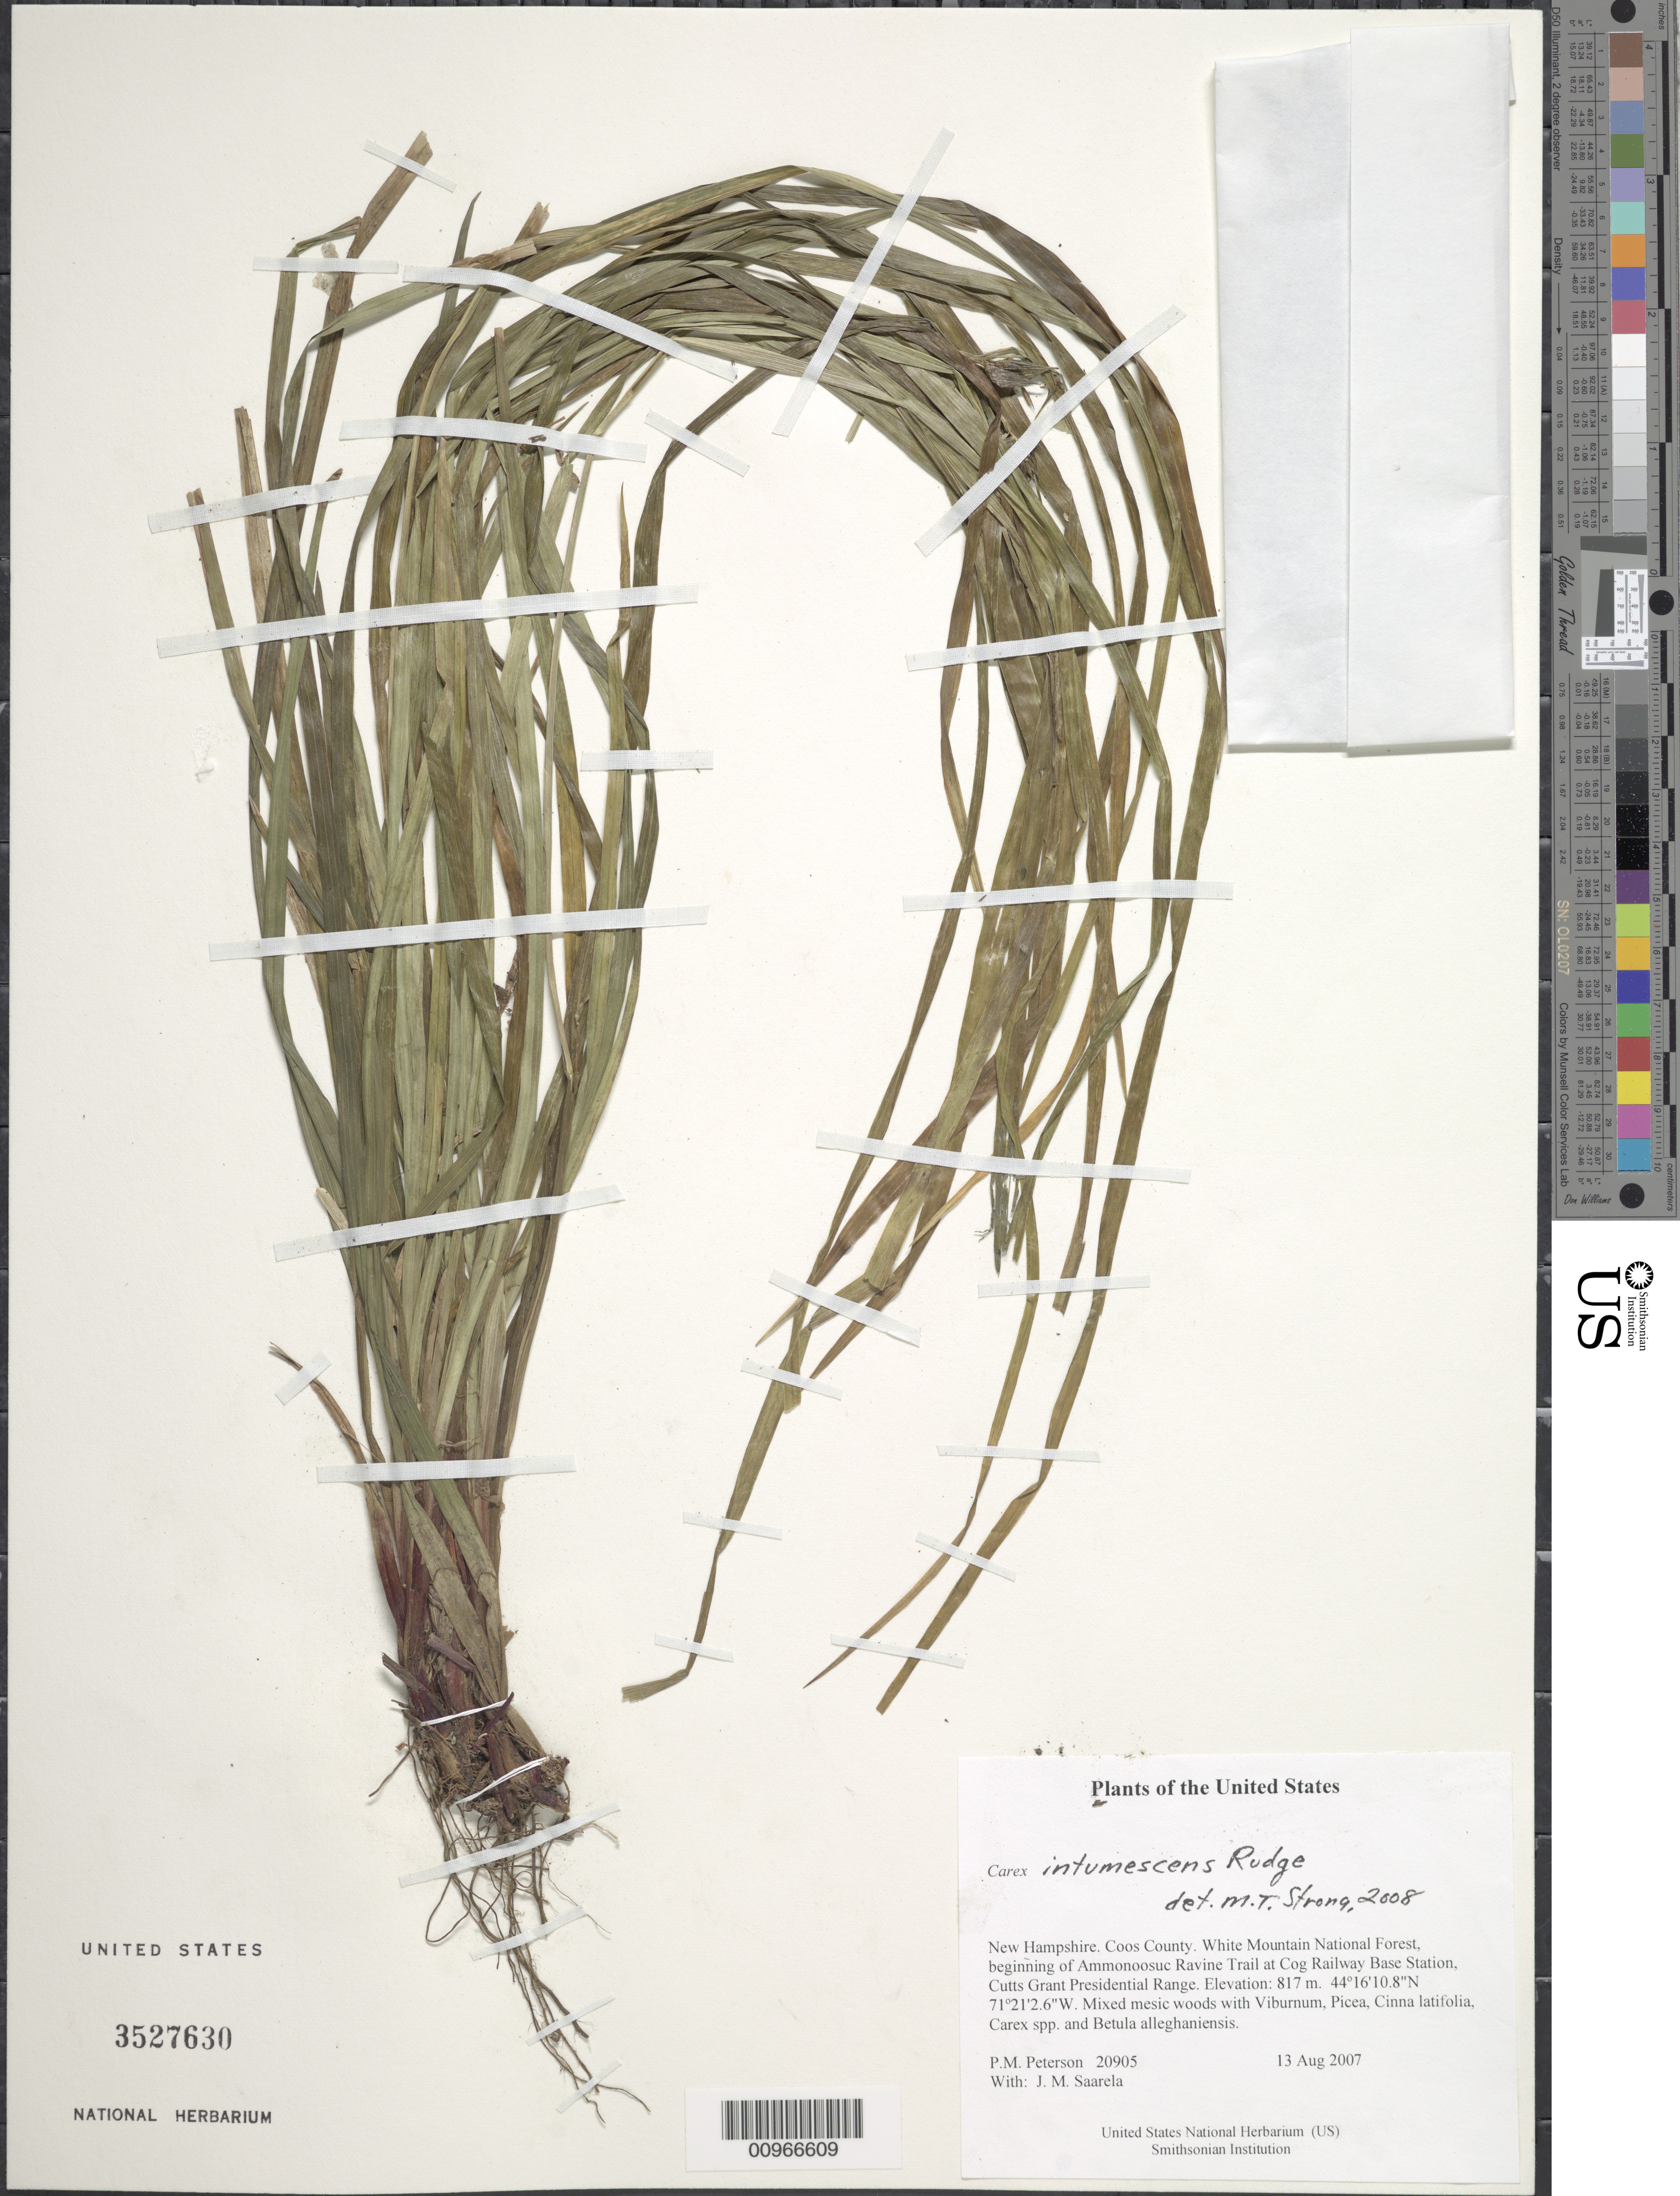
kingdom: Plantae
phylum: Tracheophyta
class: Liliopsida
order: Poales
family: Cyperaceae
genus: Carex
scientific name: Carex intumescens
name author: Rudge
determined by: Strong, M. T., (US), Smithsonian Institution - National Museum of Natural History (UNITED STATES)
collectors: P. M. Peterson & J. Saarela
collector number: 20905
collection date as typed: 13 Aug 2007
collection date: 2007-08-13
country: United States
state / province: New Hampshire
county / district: Coos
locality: White Mountain National Forest, beginning of Ammonoosuc Ravine Trail at Cog Railway Base Station, Cutts Grant Presidential Range.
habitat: Mixed mesic woods with Viburnum, Picea, Cinna latifolia, Carex spp. and Betula alleghaniensis.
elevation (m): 817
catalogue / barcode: US 3527630